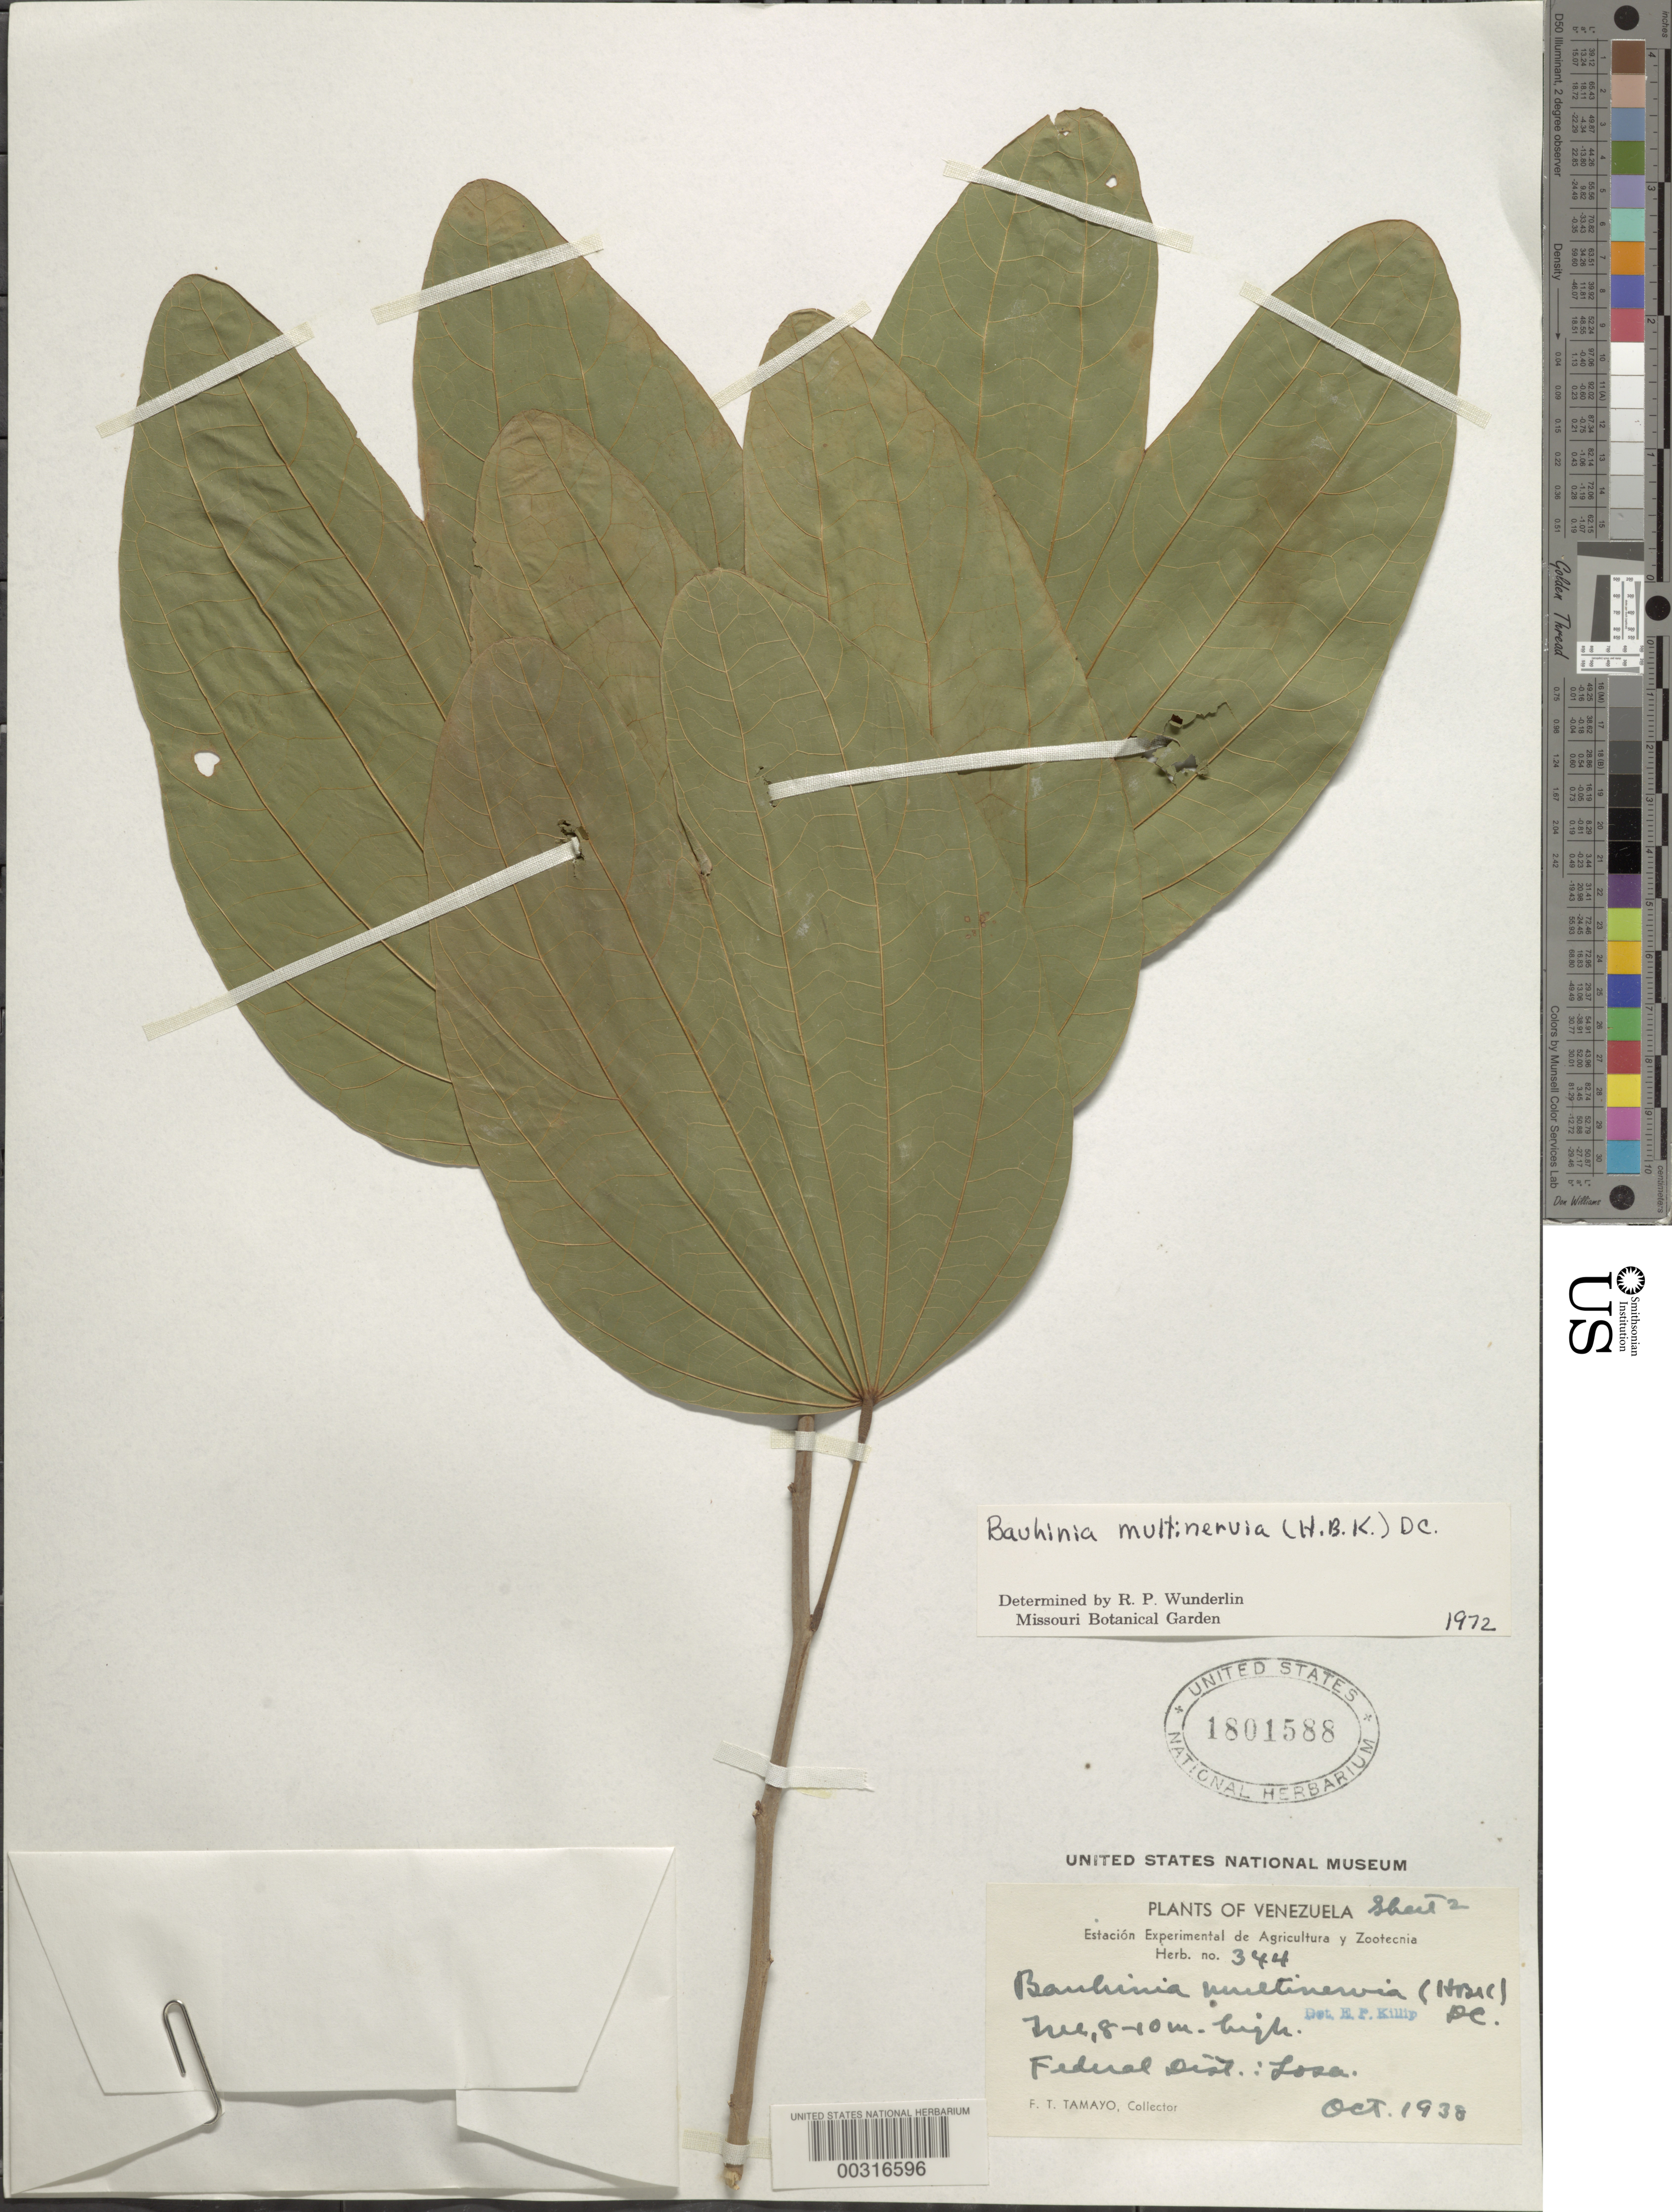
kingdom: Plantae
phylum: Tracheophyta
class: Magnoliopsida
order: Fabales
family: Fabaceae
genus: Bauhinia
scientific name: Bauhinia multinervia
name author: (Kunth) DC.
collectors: F. Tamayo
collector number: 344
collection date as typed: Oct 1938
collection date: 1938-10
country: Venezuela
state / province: Distrito Federal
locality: Losa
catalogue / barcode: US 1801588